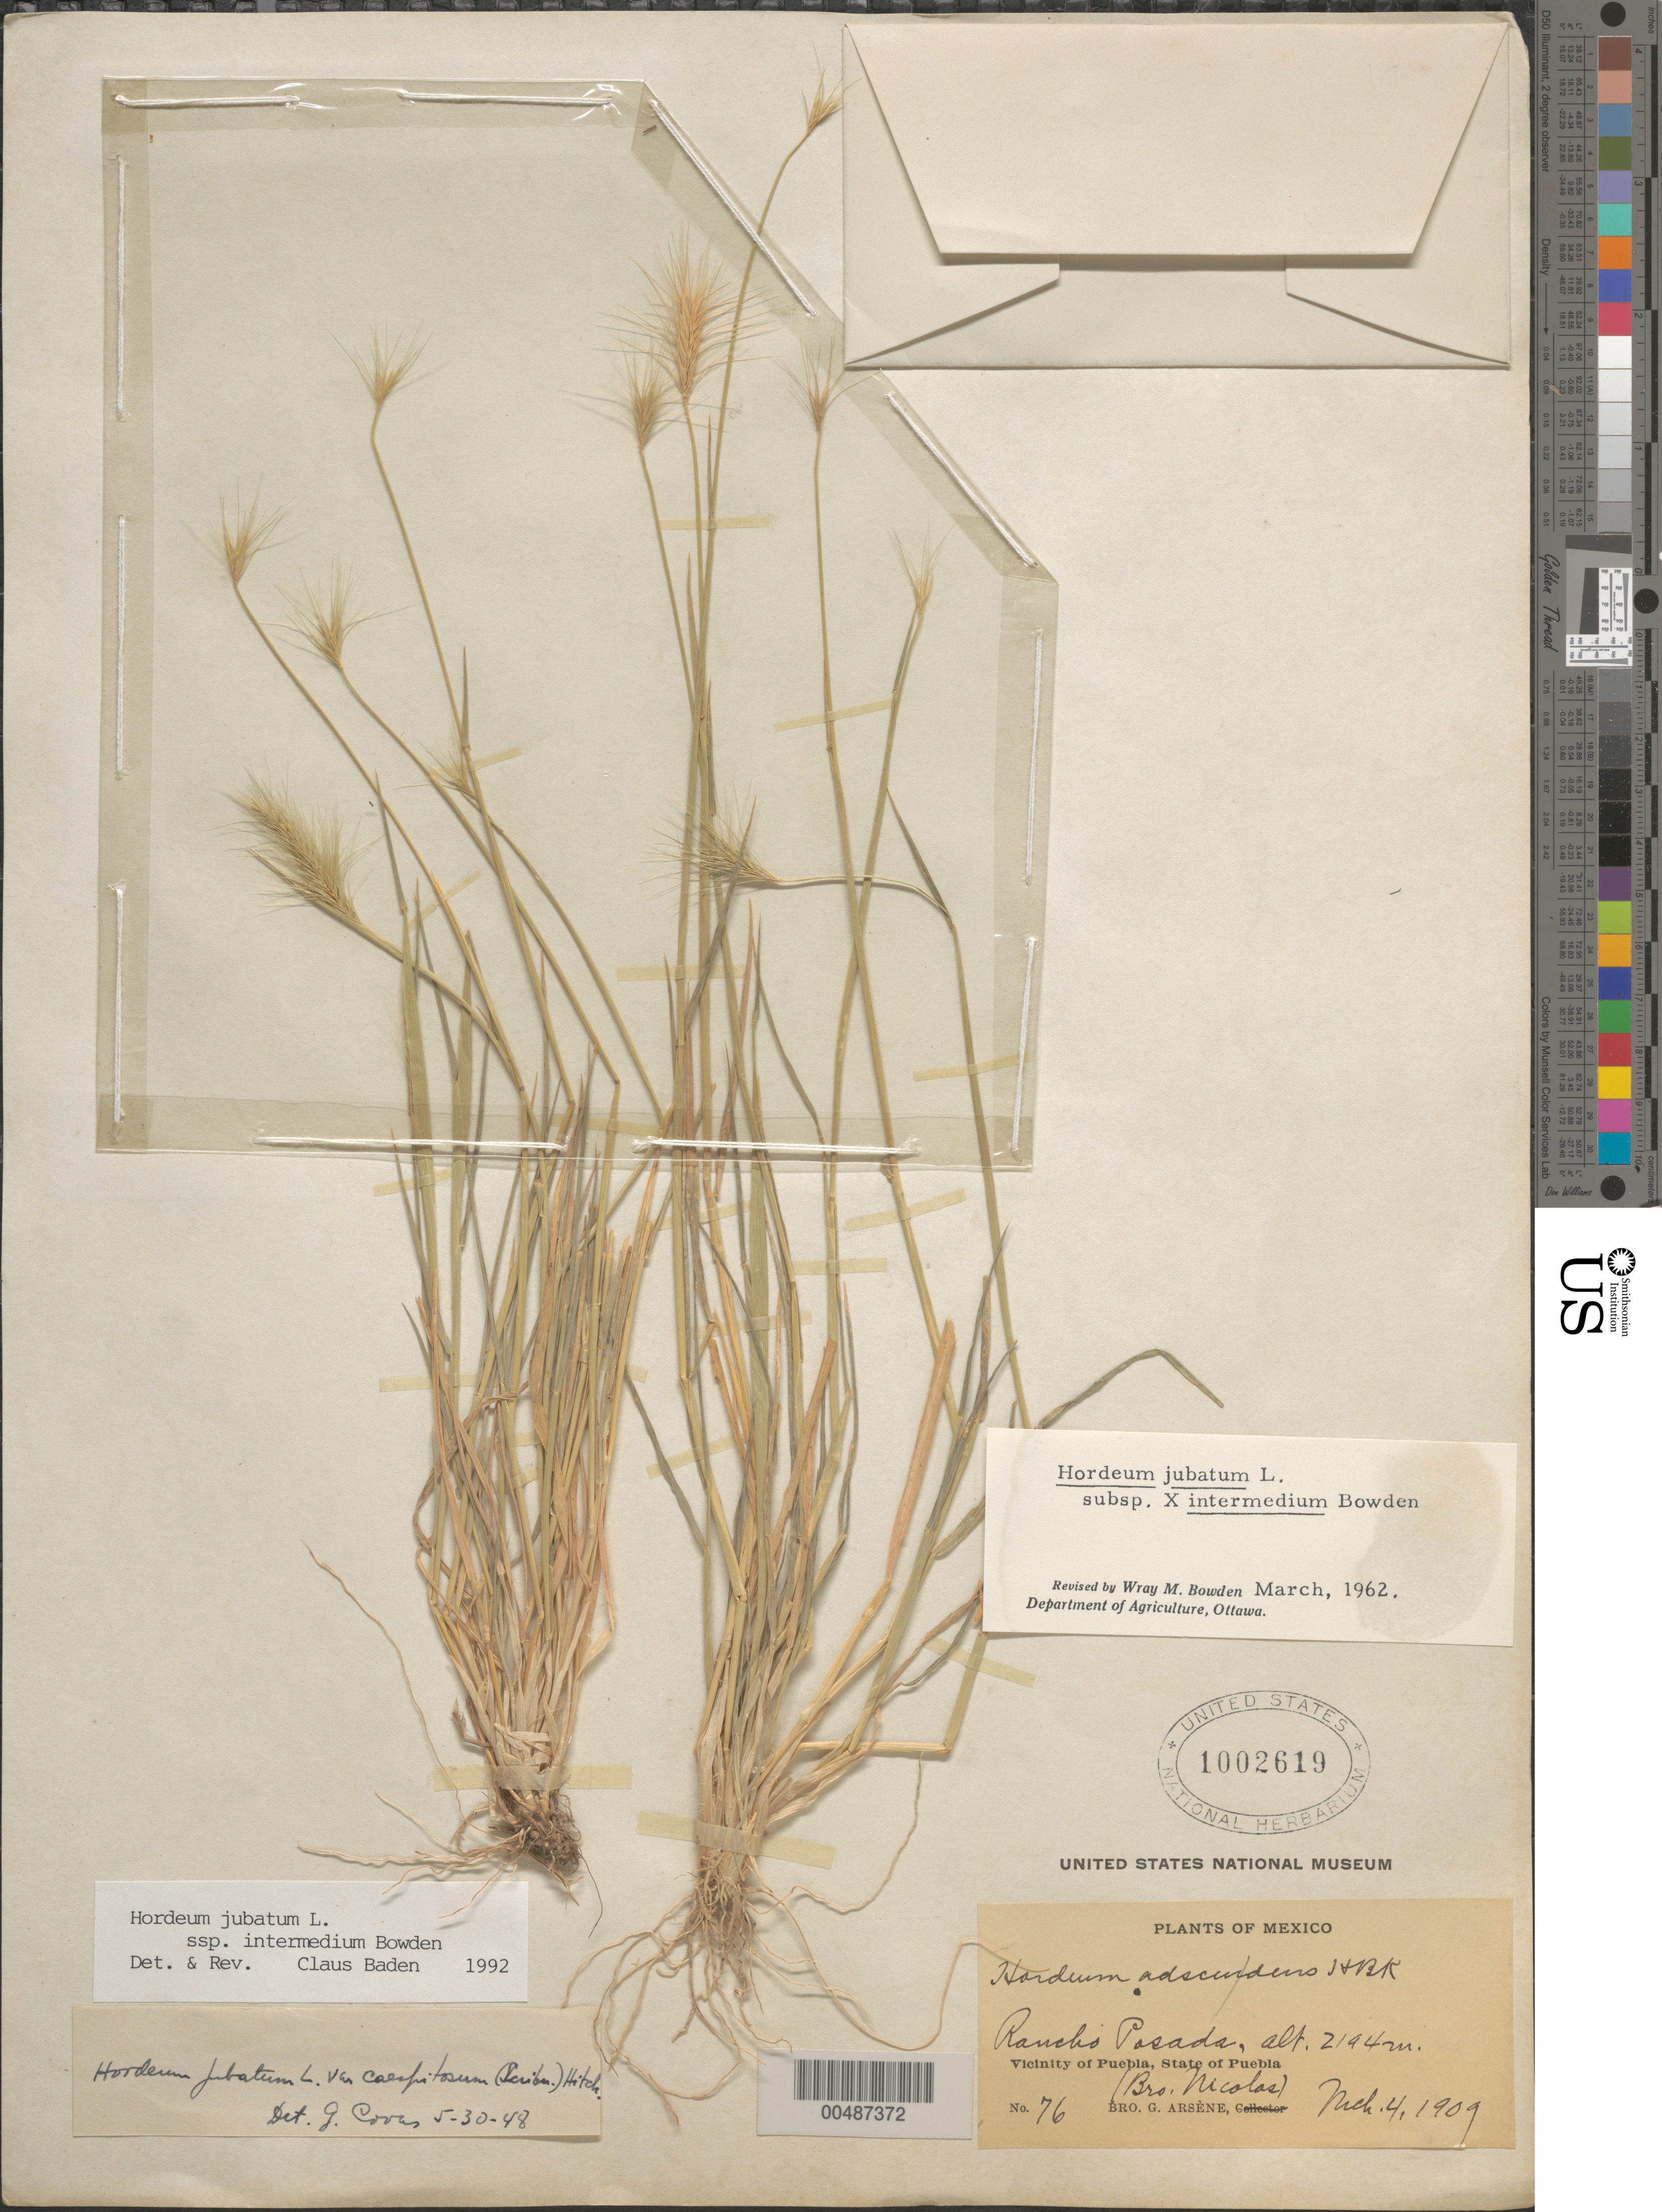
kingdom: Plantae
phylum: Tracheophyta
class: Liliopsida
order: Poales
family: Poaceae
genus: Hordeum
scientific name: Hordeum jubatum subsp. intermedium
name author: Bowden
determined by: Baden, C.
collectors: B. Nicolas & Bro. G. Arsène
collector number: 76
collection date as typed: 4 Mar 1909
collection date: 1909-03-04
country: Mexico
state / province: Puebla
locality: Vicinity of Puebla, Rancho Posada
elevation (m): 2194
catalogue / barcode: US 1002619